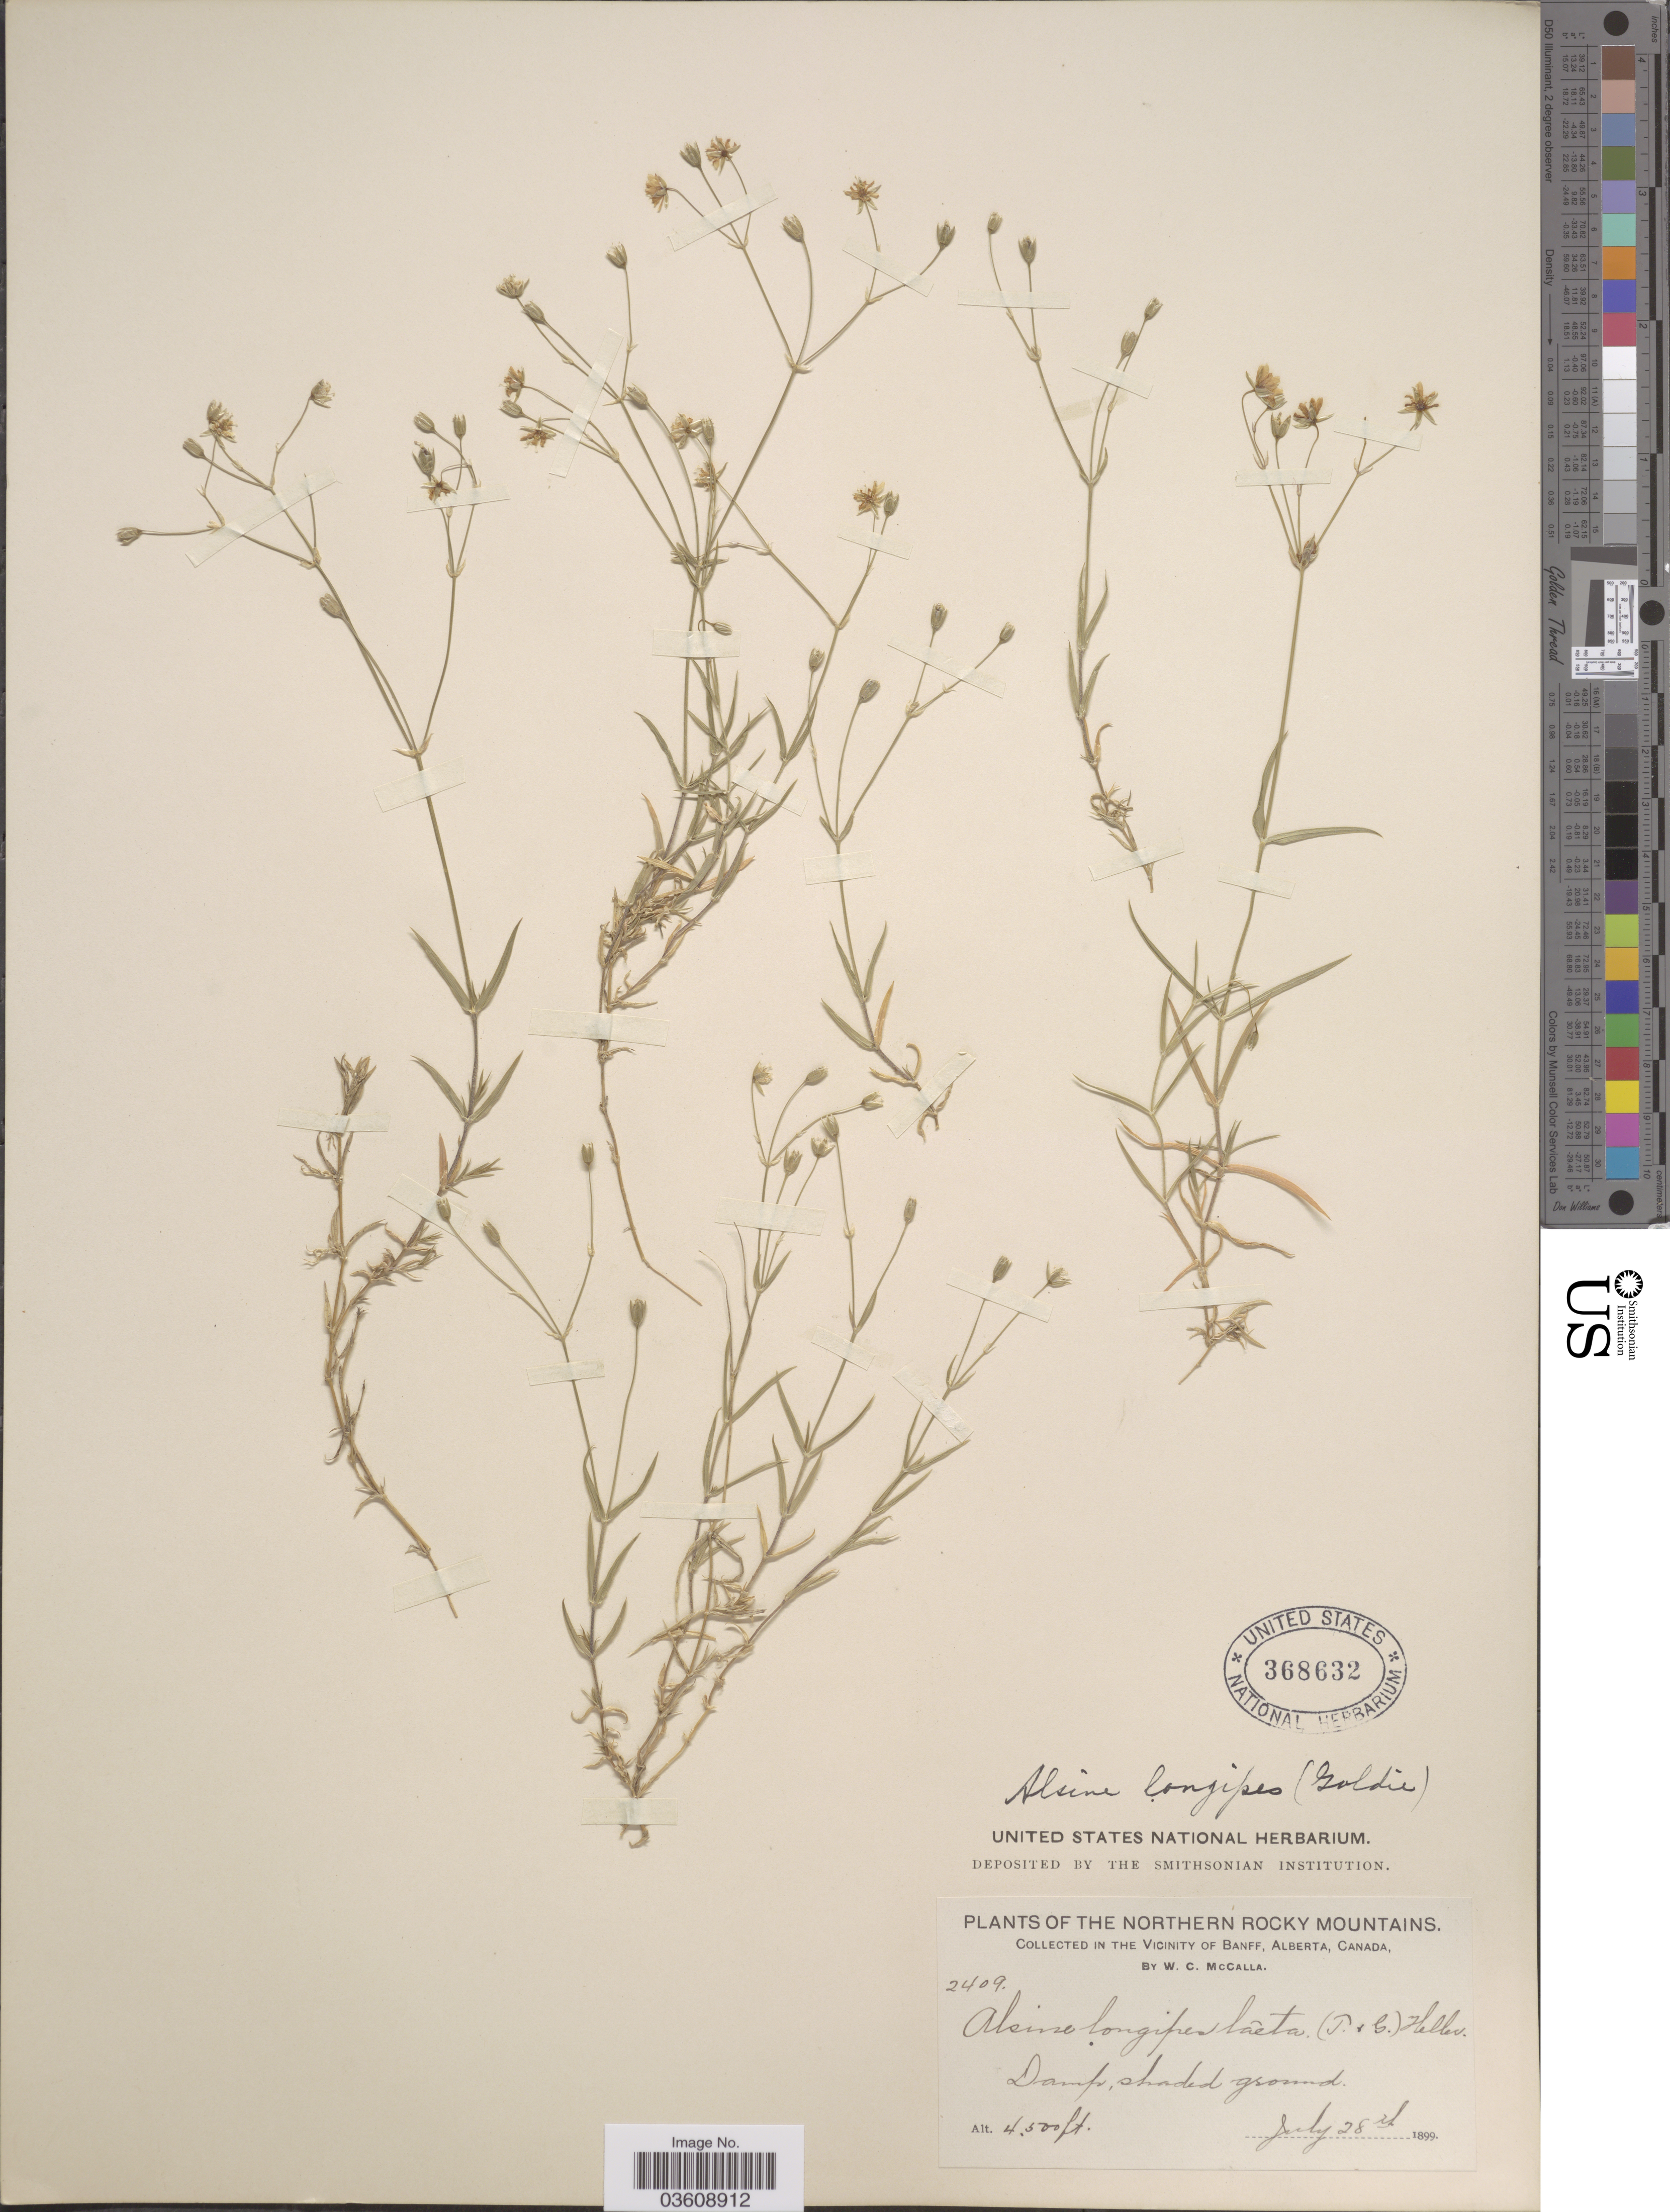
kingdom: Plantae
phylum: Tracheophyta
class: Magnoliopsida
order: Caryophyllales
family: Caryophyllaceae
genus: Stellaria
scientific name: Stellaria longipes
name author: Goldie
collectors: W. McCalla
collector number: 2409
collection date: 1899-07-28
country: Canada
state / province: Alberta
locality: The Northern Rocky Mountains. In the vicinity of Banff.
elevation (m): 1372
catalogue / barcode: US 368632